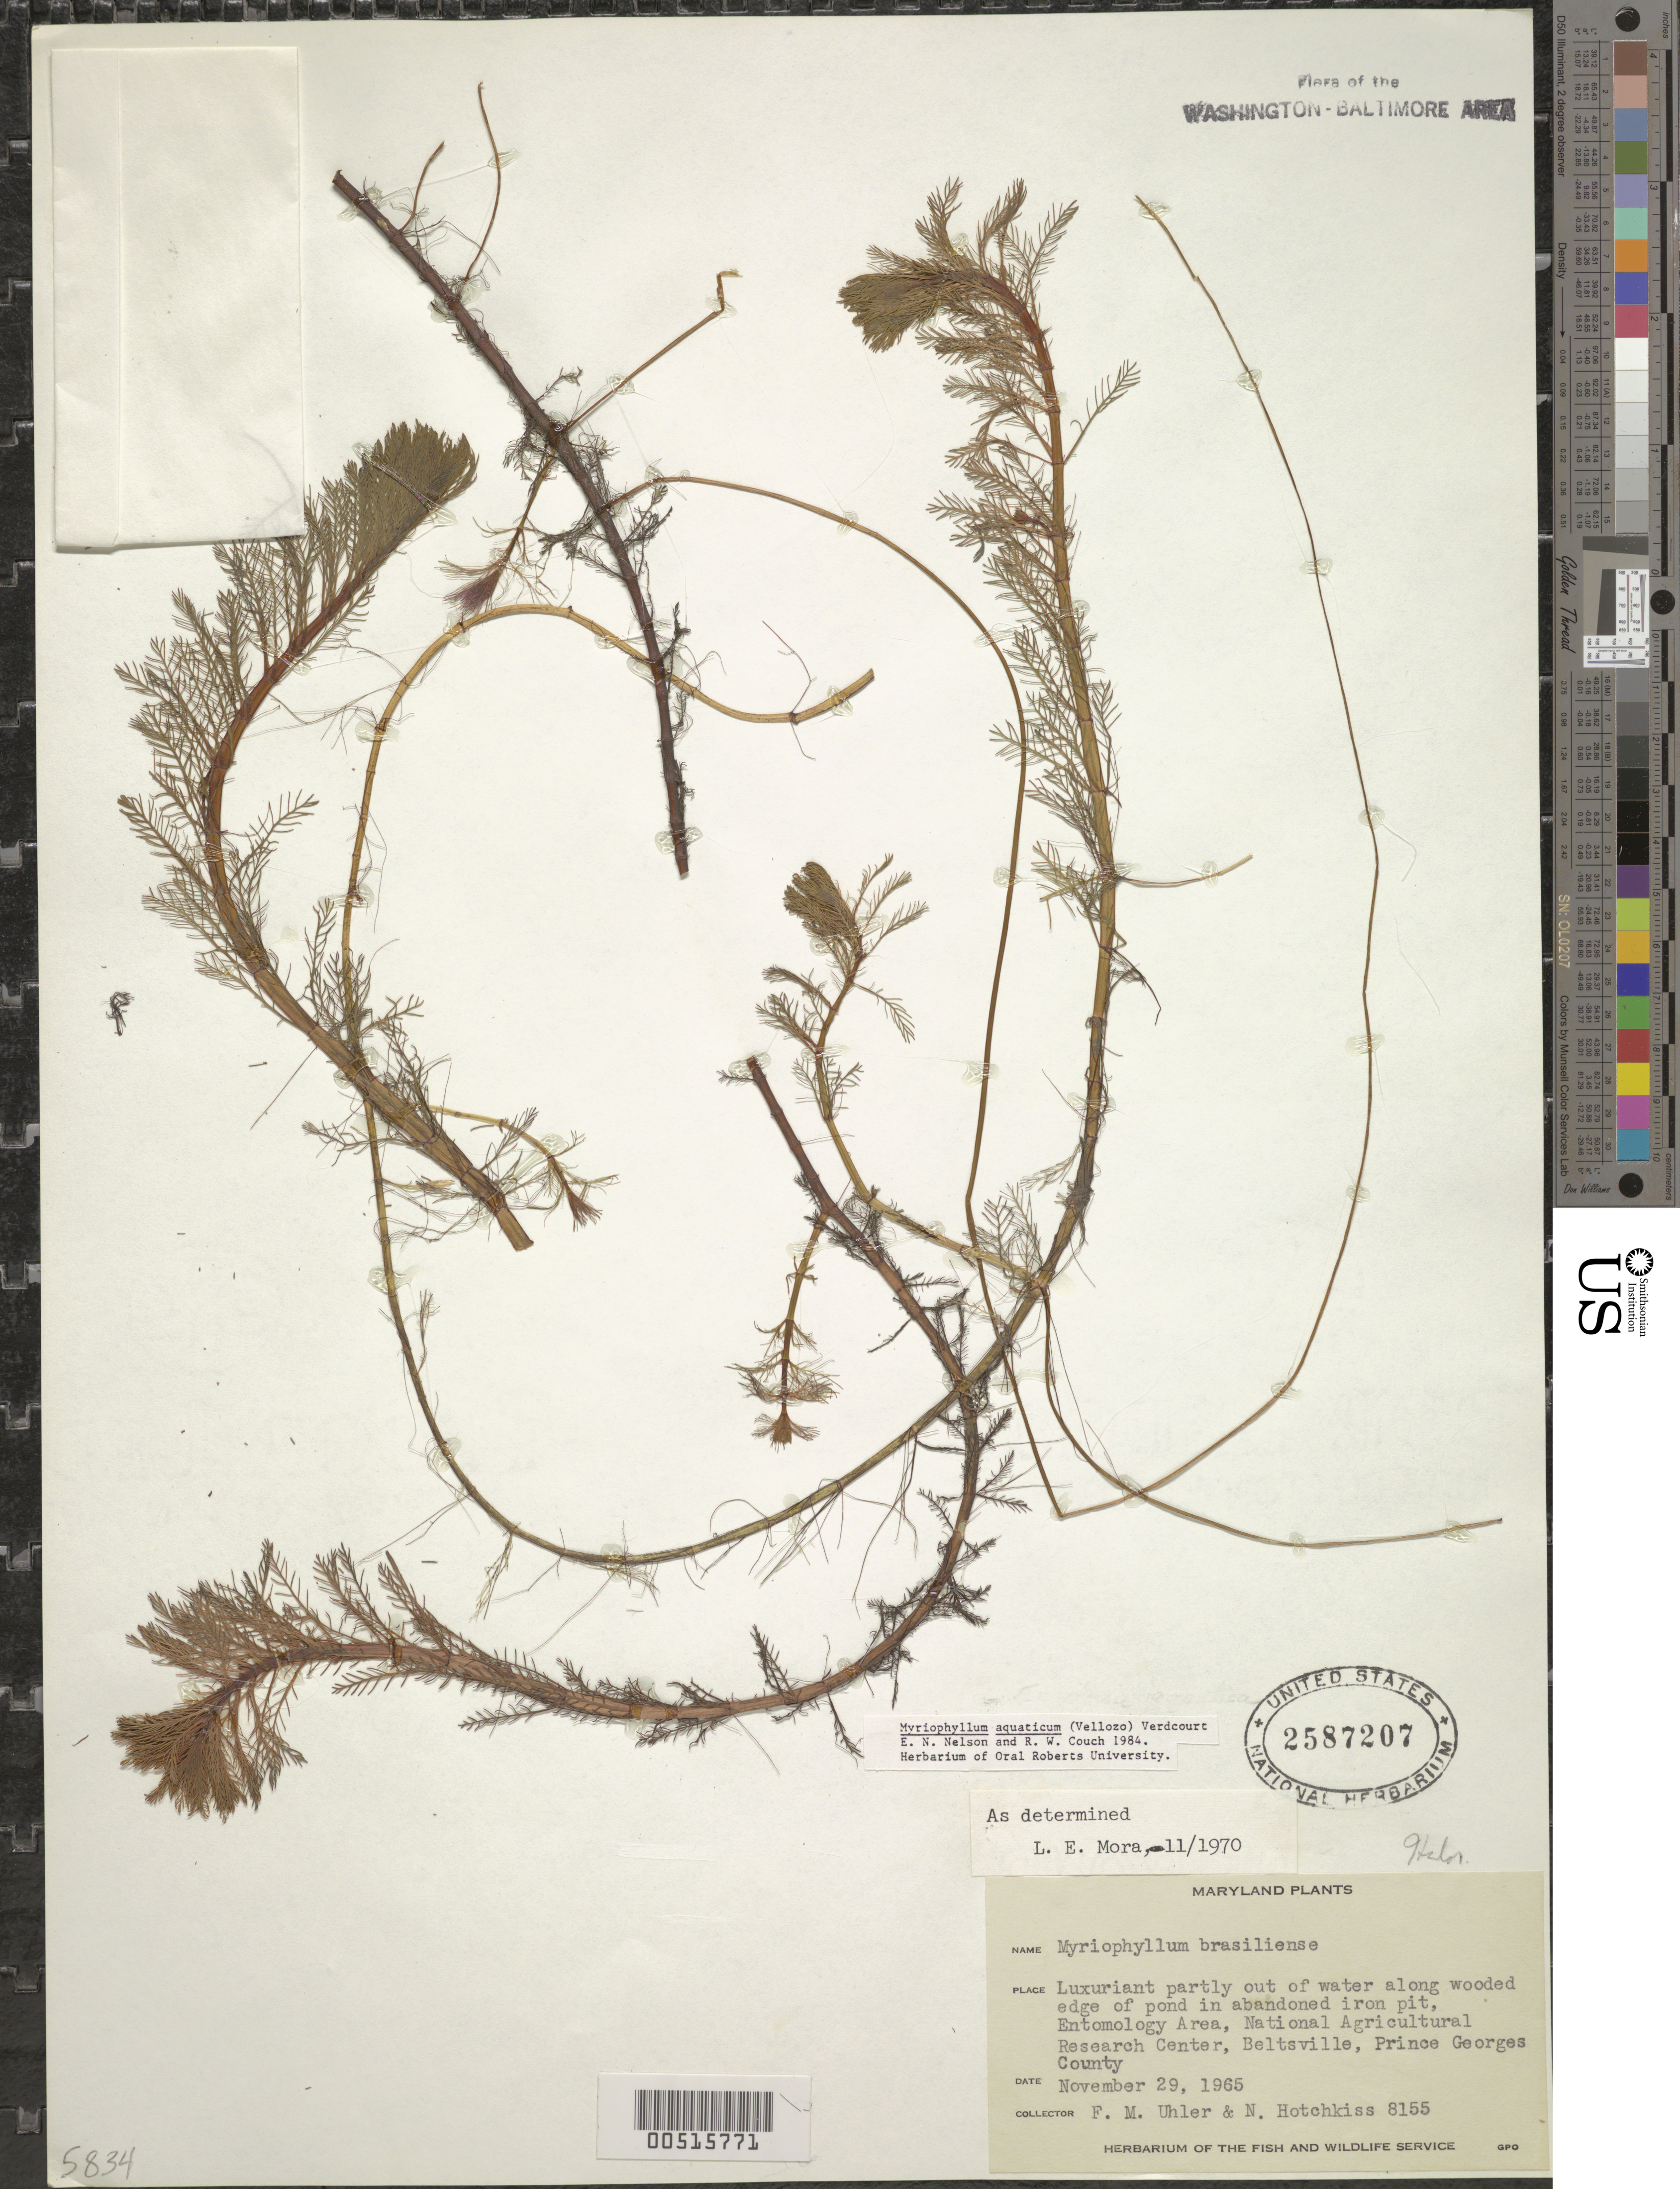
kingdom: Plantae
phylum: Tracheophyta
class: Magnoliopsida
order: Saxifragales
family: Haloragaceae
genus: Myriophyllum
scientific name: Myriophyllum aquaticum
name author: (Vell.) Verdc.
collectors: F. M. Uhler & N. Hotchkiss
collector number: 8155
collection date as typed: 29 Nov 1965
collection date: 1965-11-29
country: United States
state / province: Maryland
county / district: Prince George's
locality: Beltsville, Nat. Agric. Res. Center, Entomology area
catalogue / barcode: US 2587207